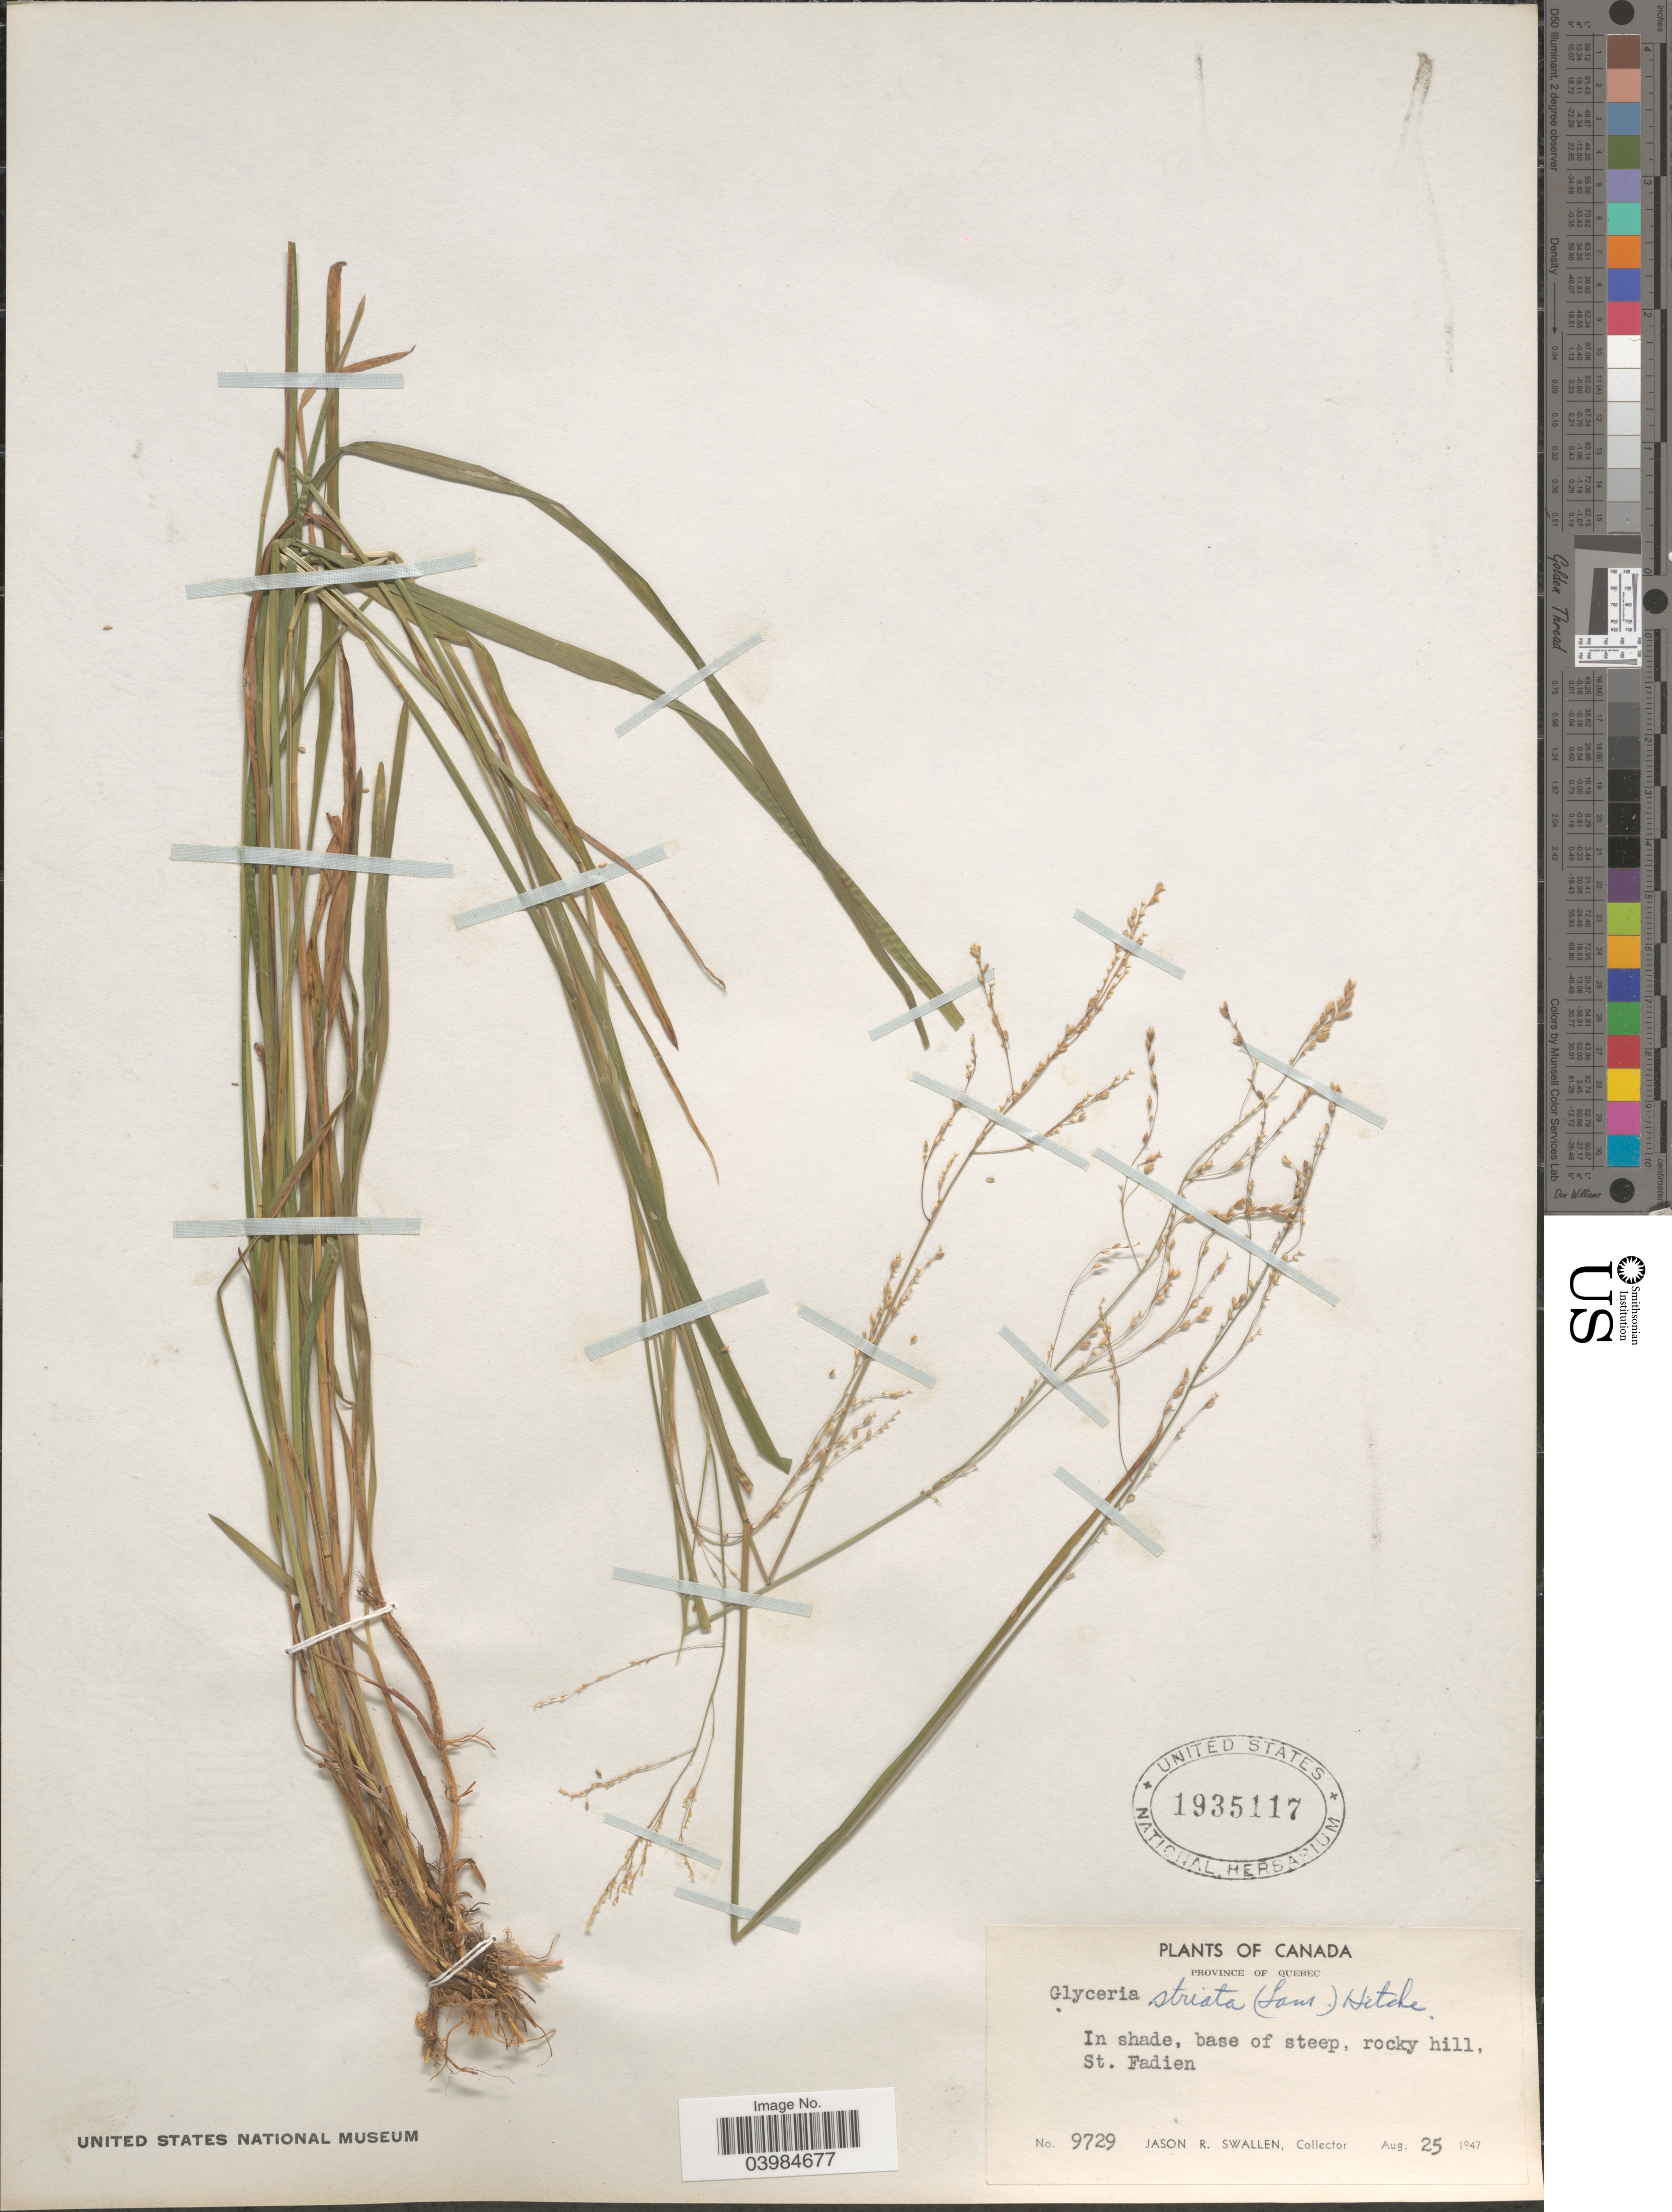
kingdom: Plantae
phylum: Tracheophyta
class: Liliopsida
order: Poales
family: Poaceae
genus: Glyceria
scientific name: Glyceria striata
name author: (Lam.) Hitchc.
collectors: J. R. Swallen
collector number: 9729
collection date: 1947-08-25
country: Canada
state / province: Quebec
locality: In shade, base of steep, rocky hill, St. Fadien.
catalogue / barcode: US 1935117